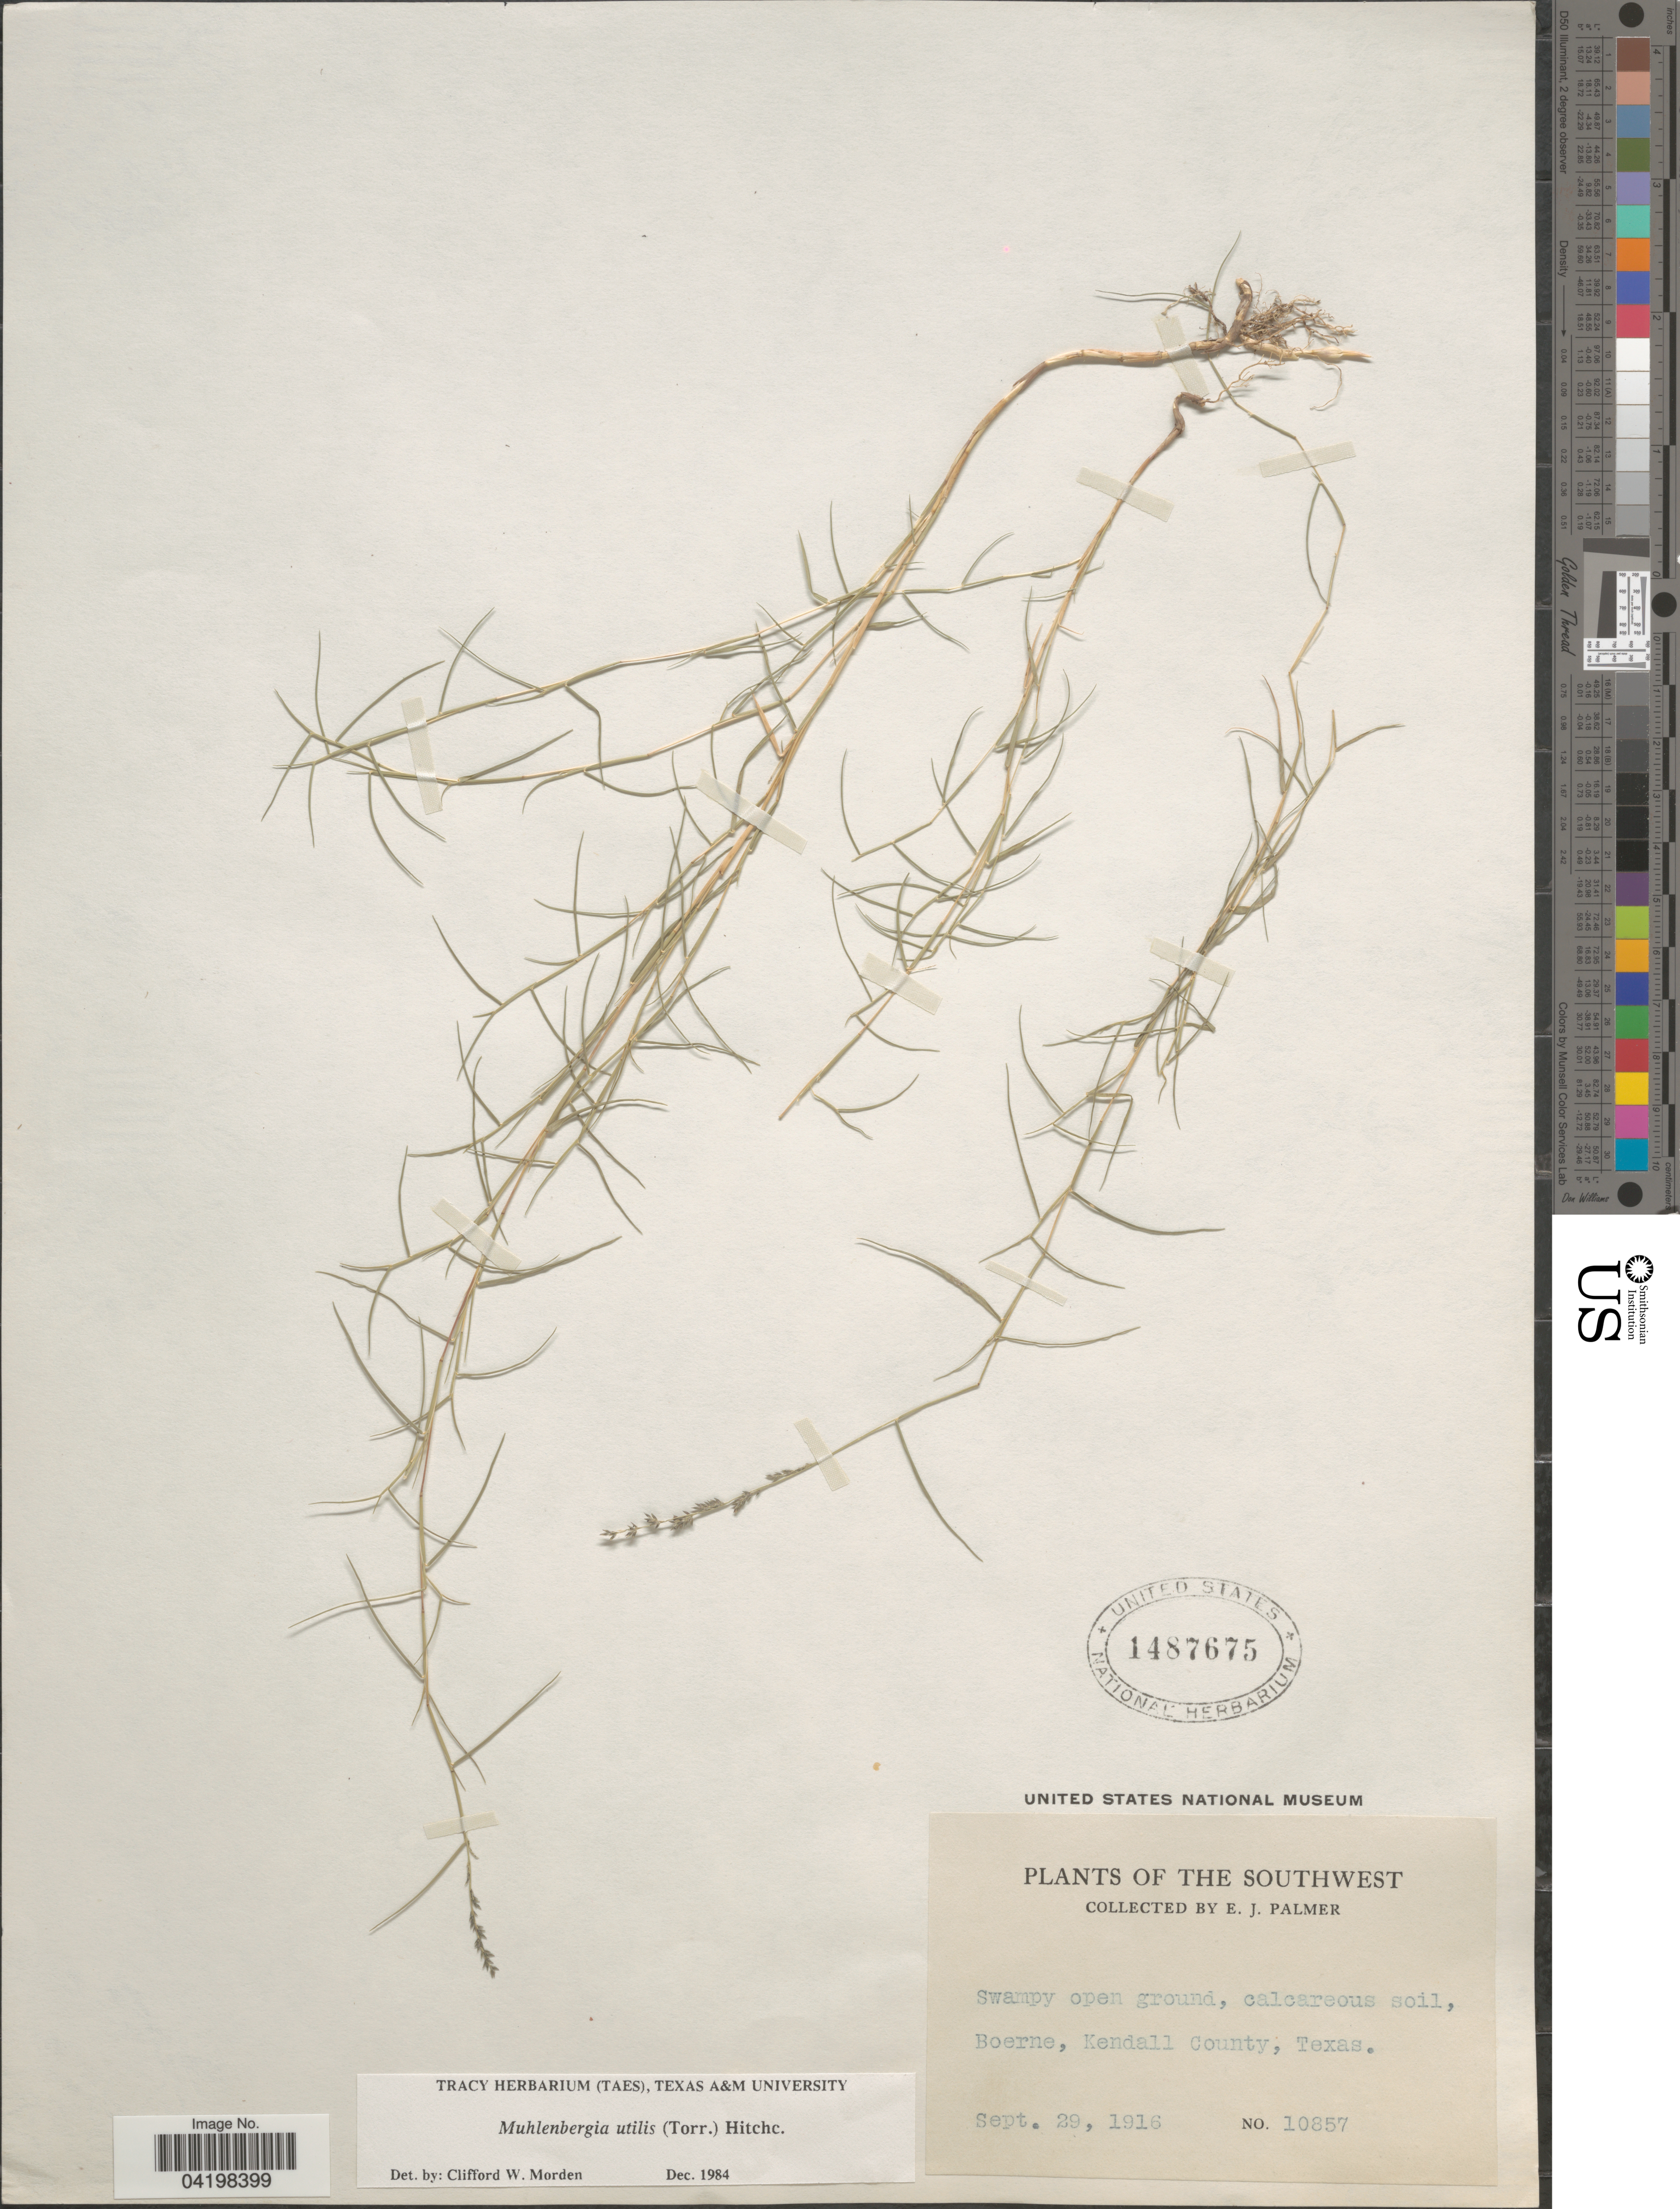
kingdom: Plantae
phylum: Tracheophyta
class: Liliopsida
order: Poales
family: Poaceae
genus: Muhlenbergia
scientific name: Muhlenbergia utilis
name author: (Torr.) Hitchc.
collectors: E. J. Palmer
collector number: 10857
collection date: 1916-09-29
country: United States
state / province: Texas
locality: Southwest. Swampy open ground, calcareous soil, Boerne, Kendall County.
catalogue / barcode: US 1487675